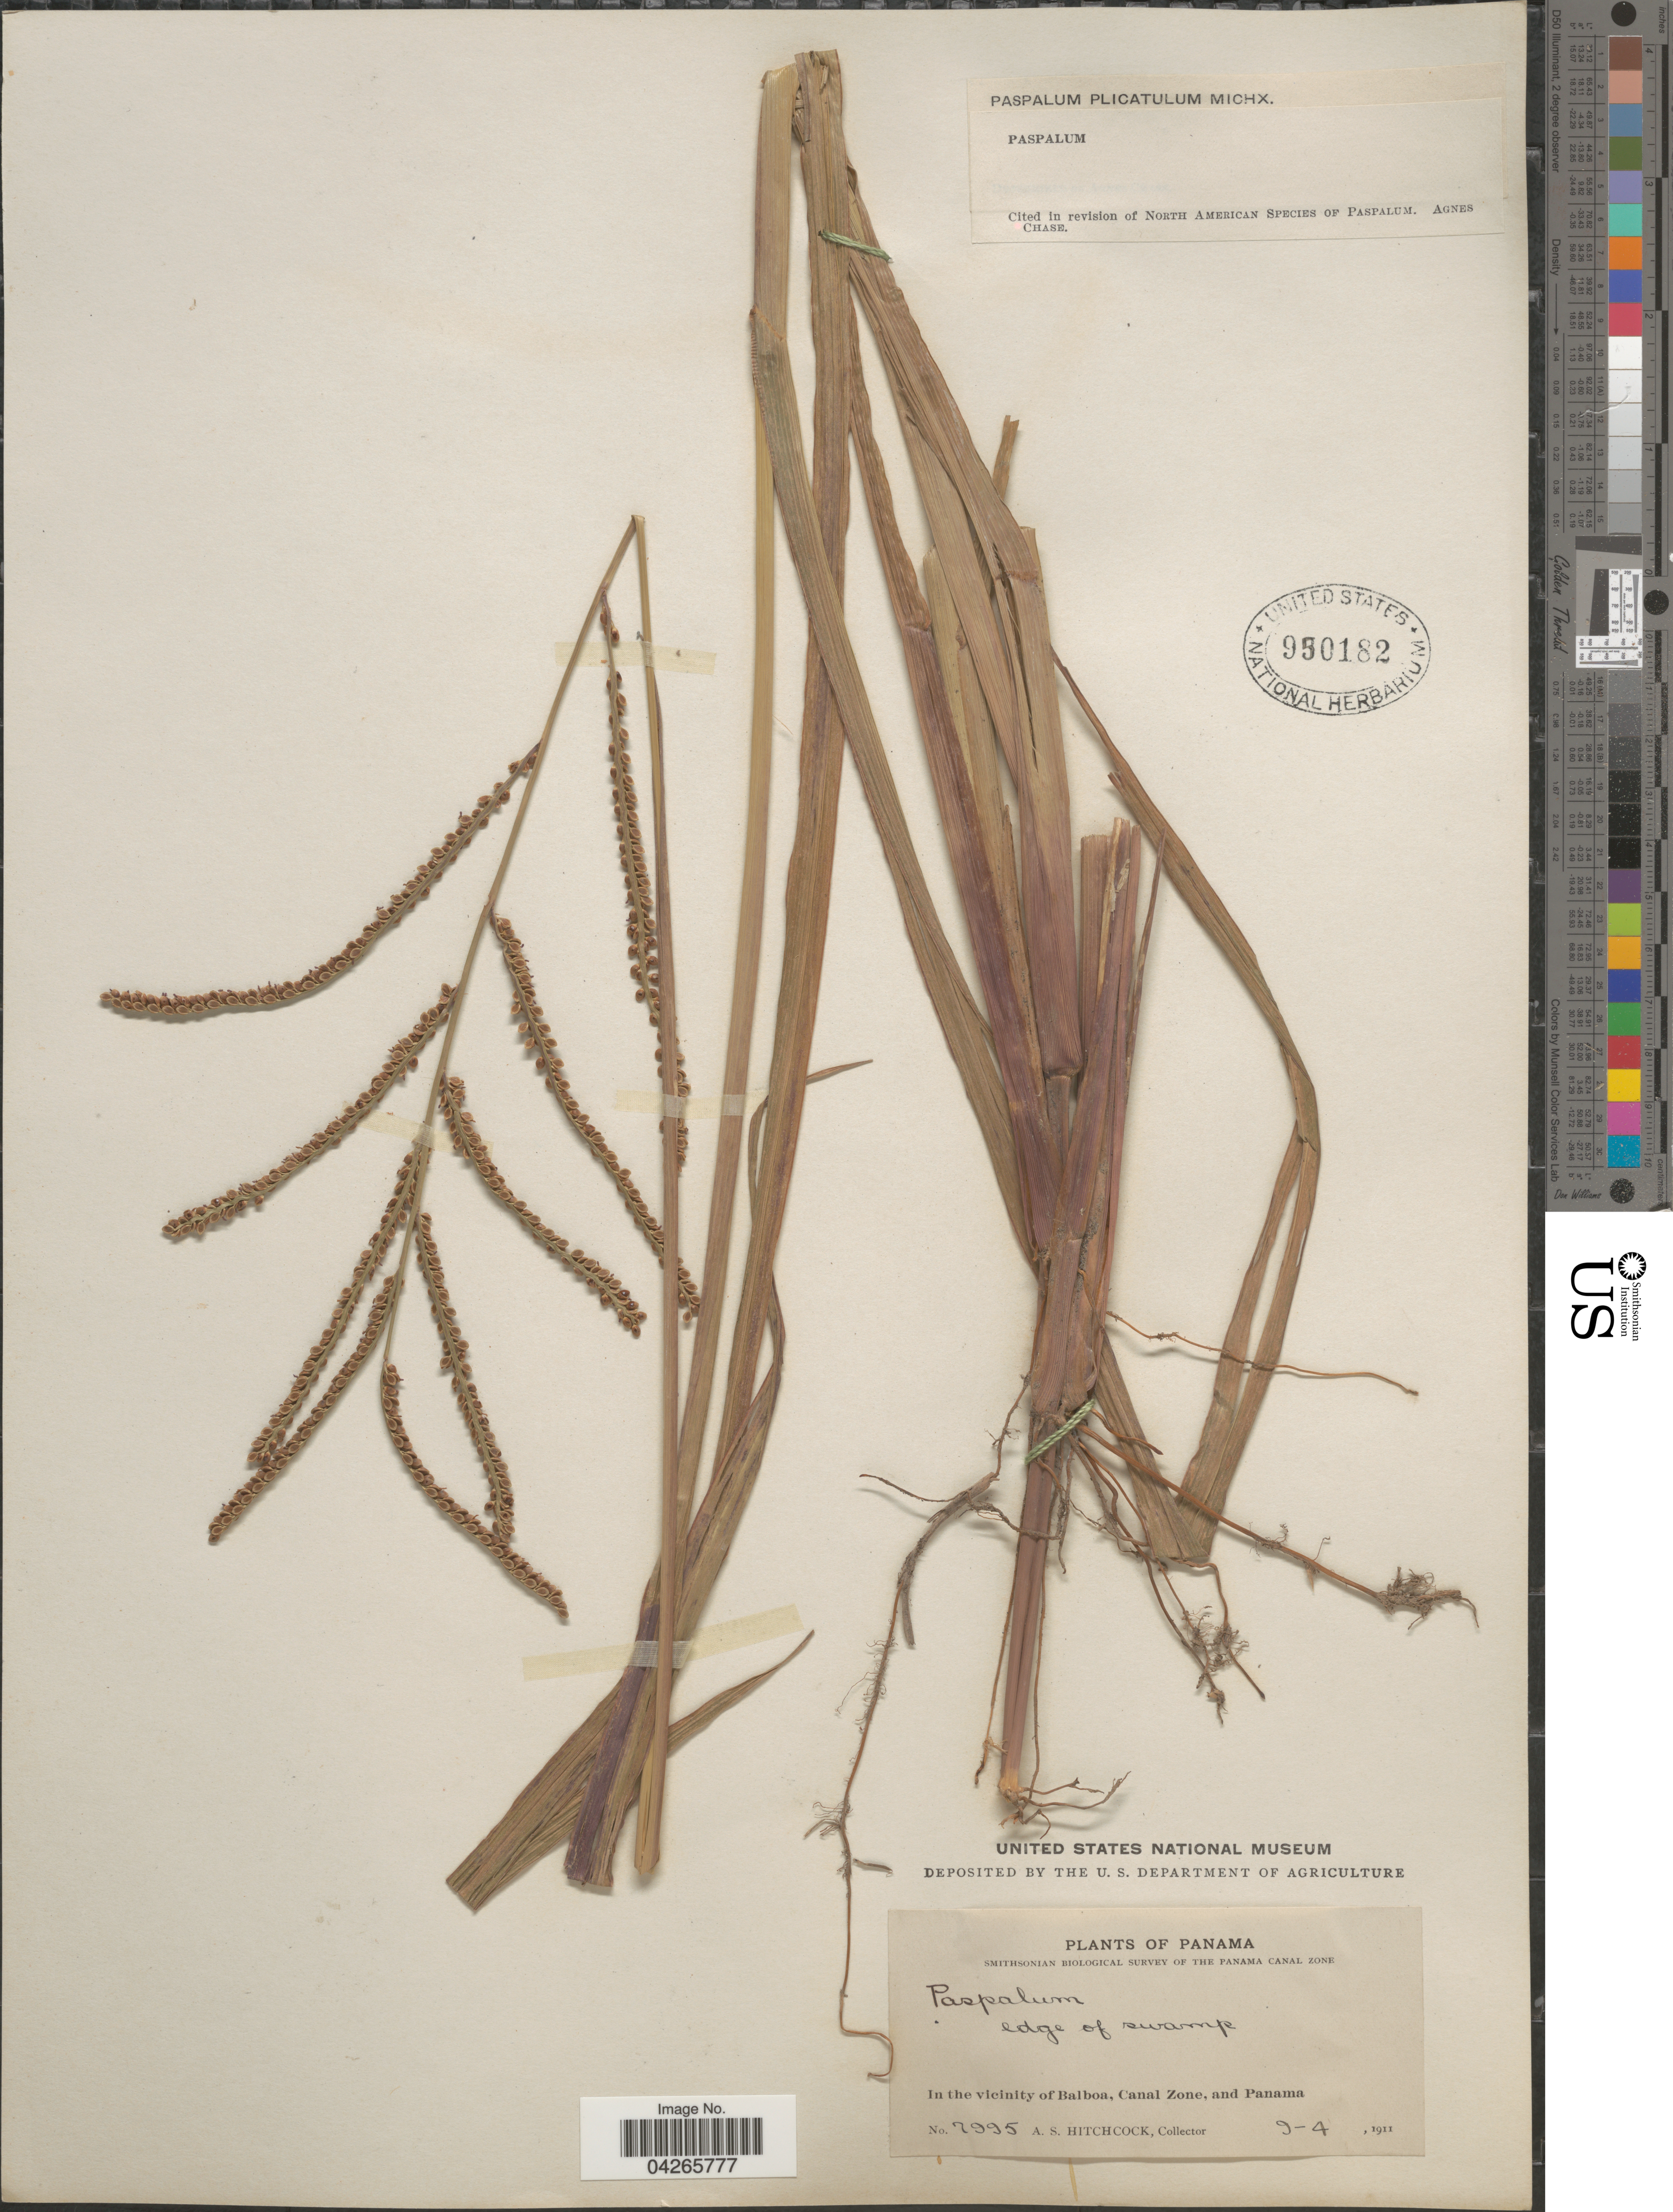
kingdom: Plantae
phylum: Tracheophyta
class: Liliopsida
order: Poales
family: Poaceae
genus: Paspalum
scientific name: Paspalum plicatulum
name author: Michx.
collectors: A. S. Hitchcock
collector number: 7995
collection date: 1911-04-09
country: Panama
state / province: Colón / Panamá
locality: Smithsonian Biological Survey of the Panama Canal Zone. Edge of swamp. In the vicinity of Balboa, Canal Zone, and Panama.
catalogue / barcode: US 950182